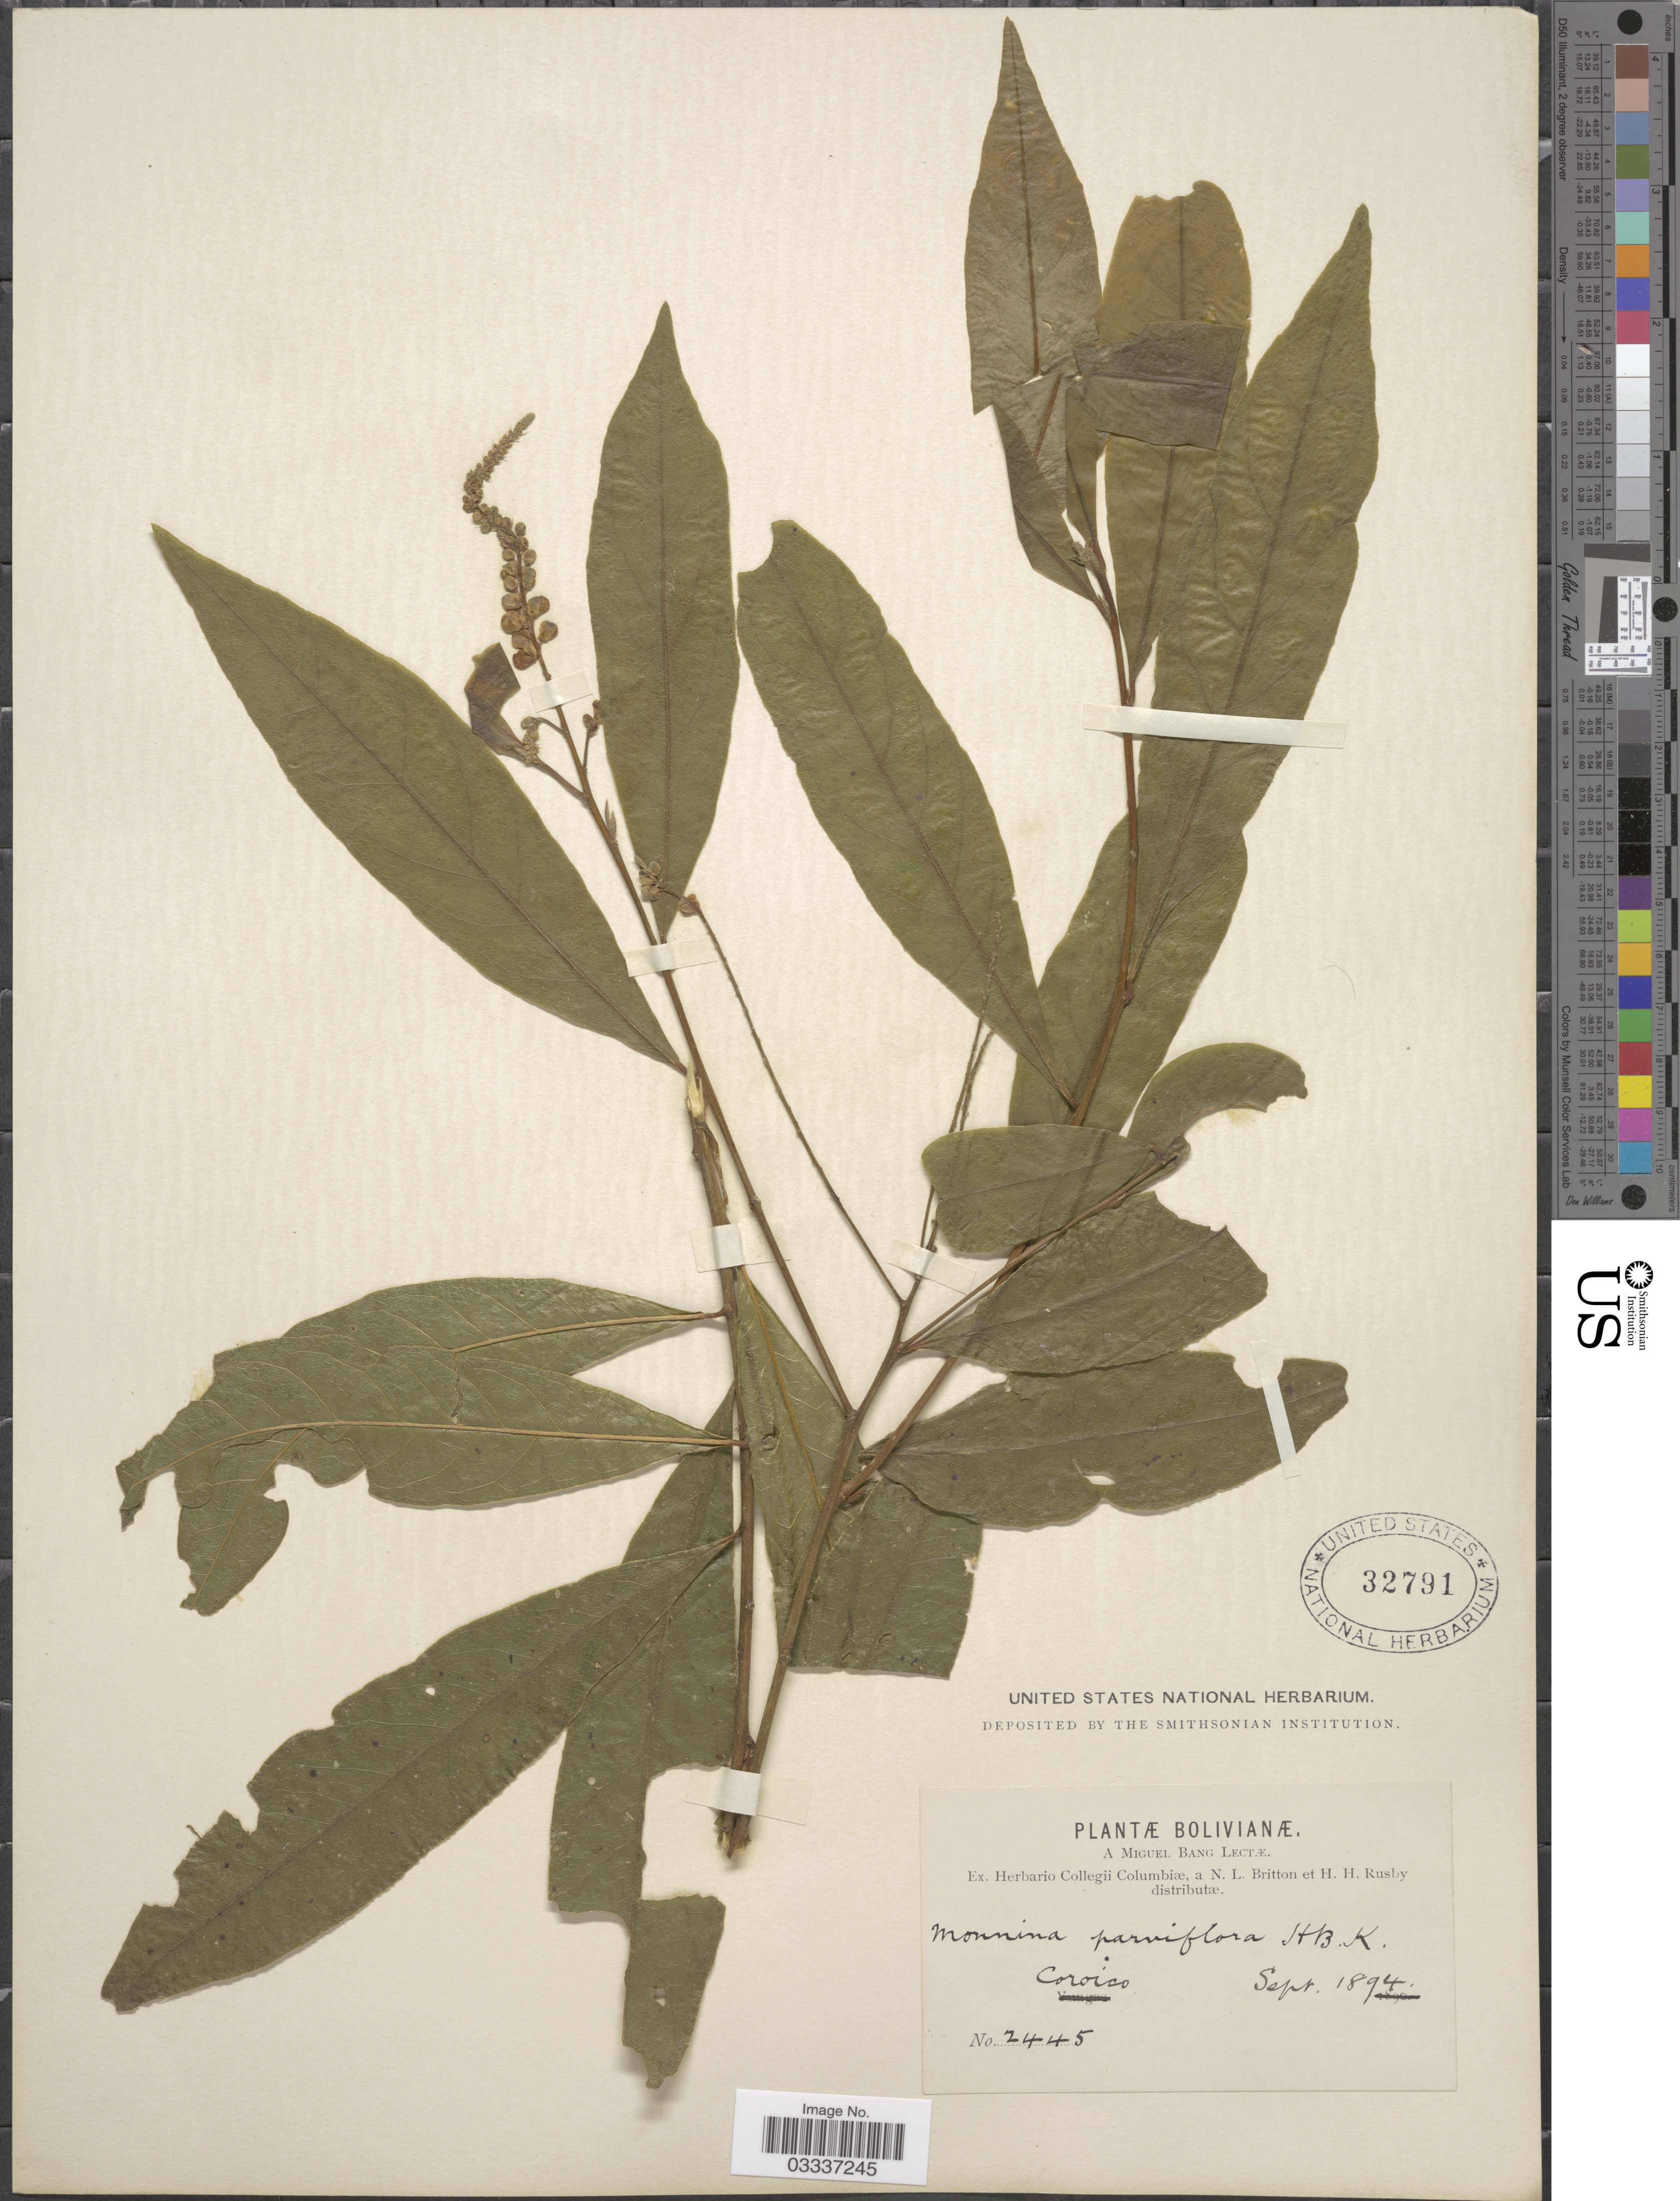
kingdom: Plantae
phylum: Tracheophyta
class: Magnoliopsida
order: Fabales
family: Polygalaceae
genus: Monnina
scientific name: Monnina boliviana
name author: Chodat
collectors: M. Bang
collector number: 2445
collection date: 1894-09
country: Bolivia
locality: Coroico.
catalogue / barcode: US 32791